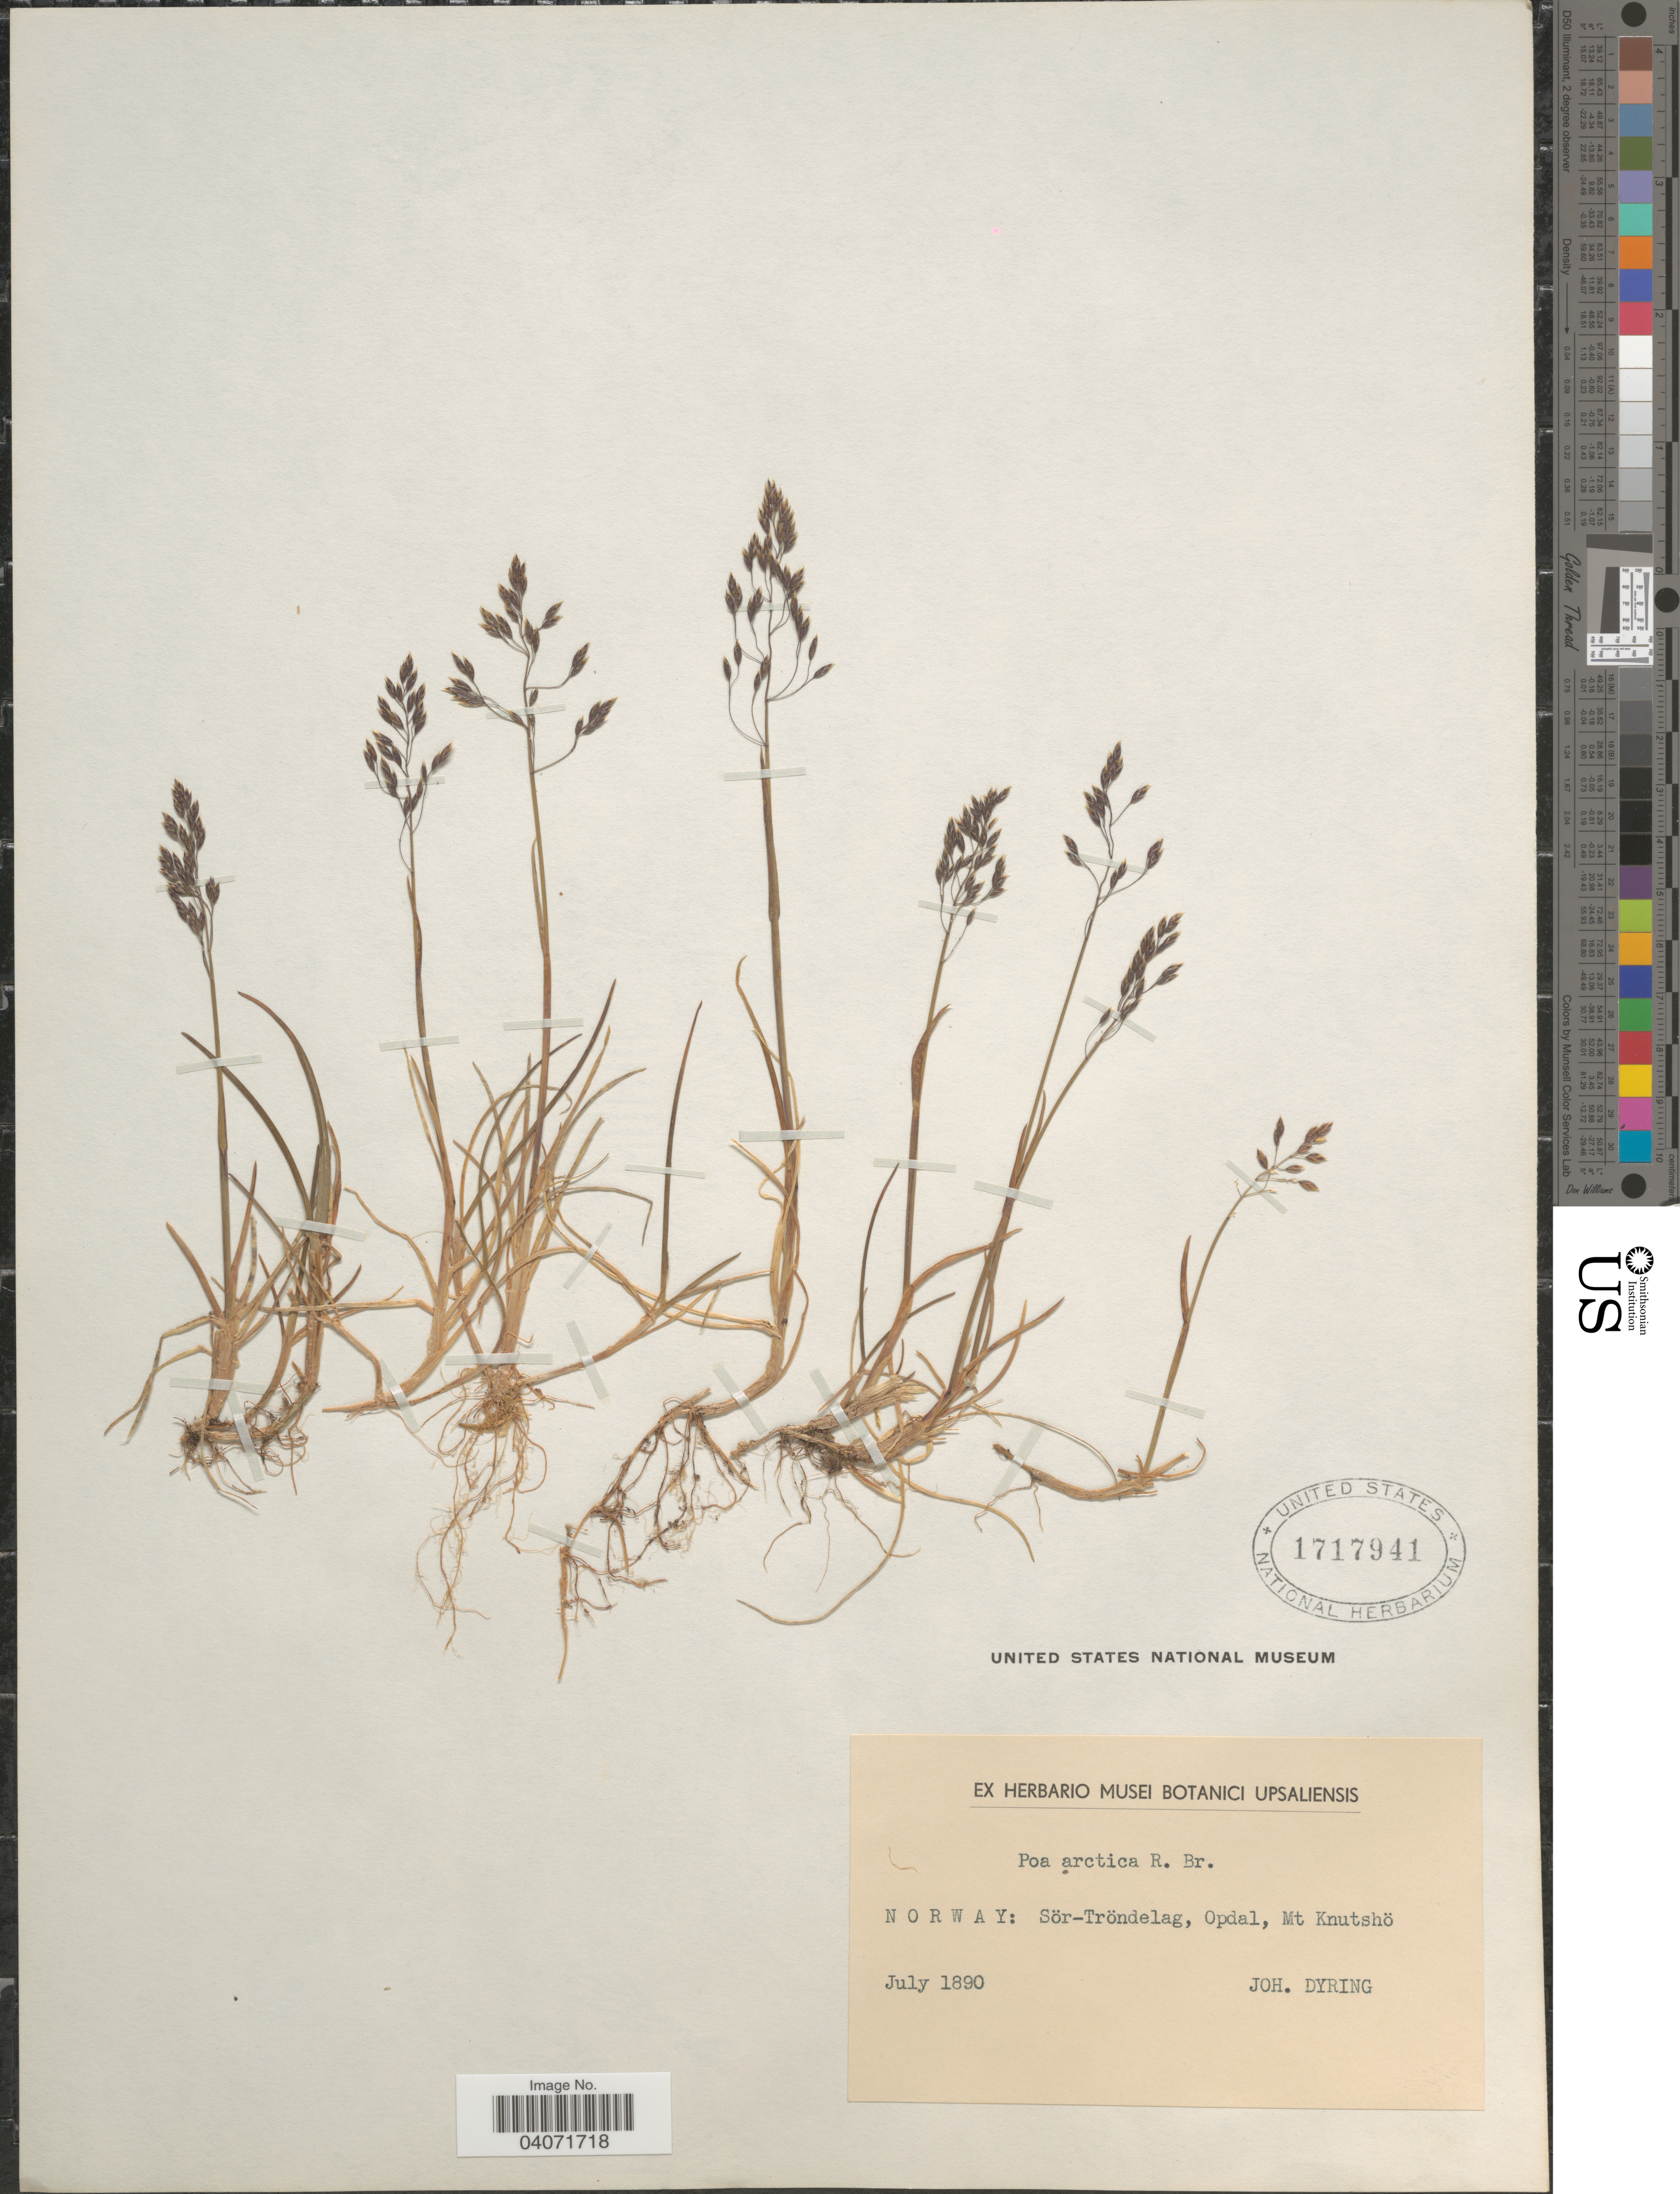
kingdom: Plantae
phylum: Tracheophyta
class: Liliopsida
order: Poales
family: Poaceae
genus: Poa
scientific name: Poa arctica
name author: R. Br.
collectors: J. Dyring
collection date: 1890-07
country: Norway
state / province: Trøndelag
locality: Opdal, Mt Knutshö.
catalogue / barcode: US 1717941